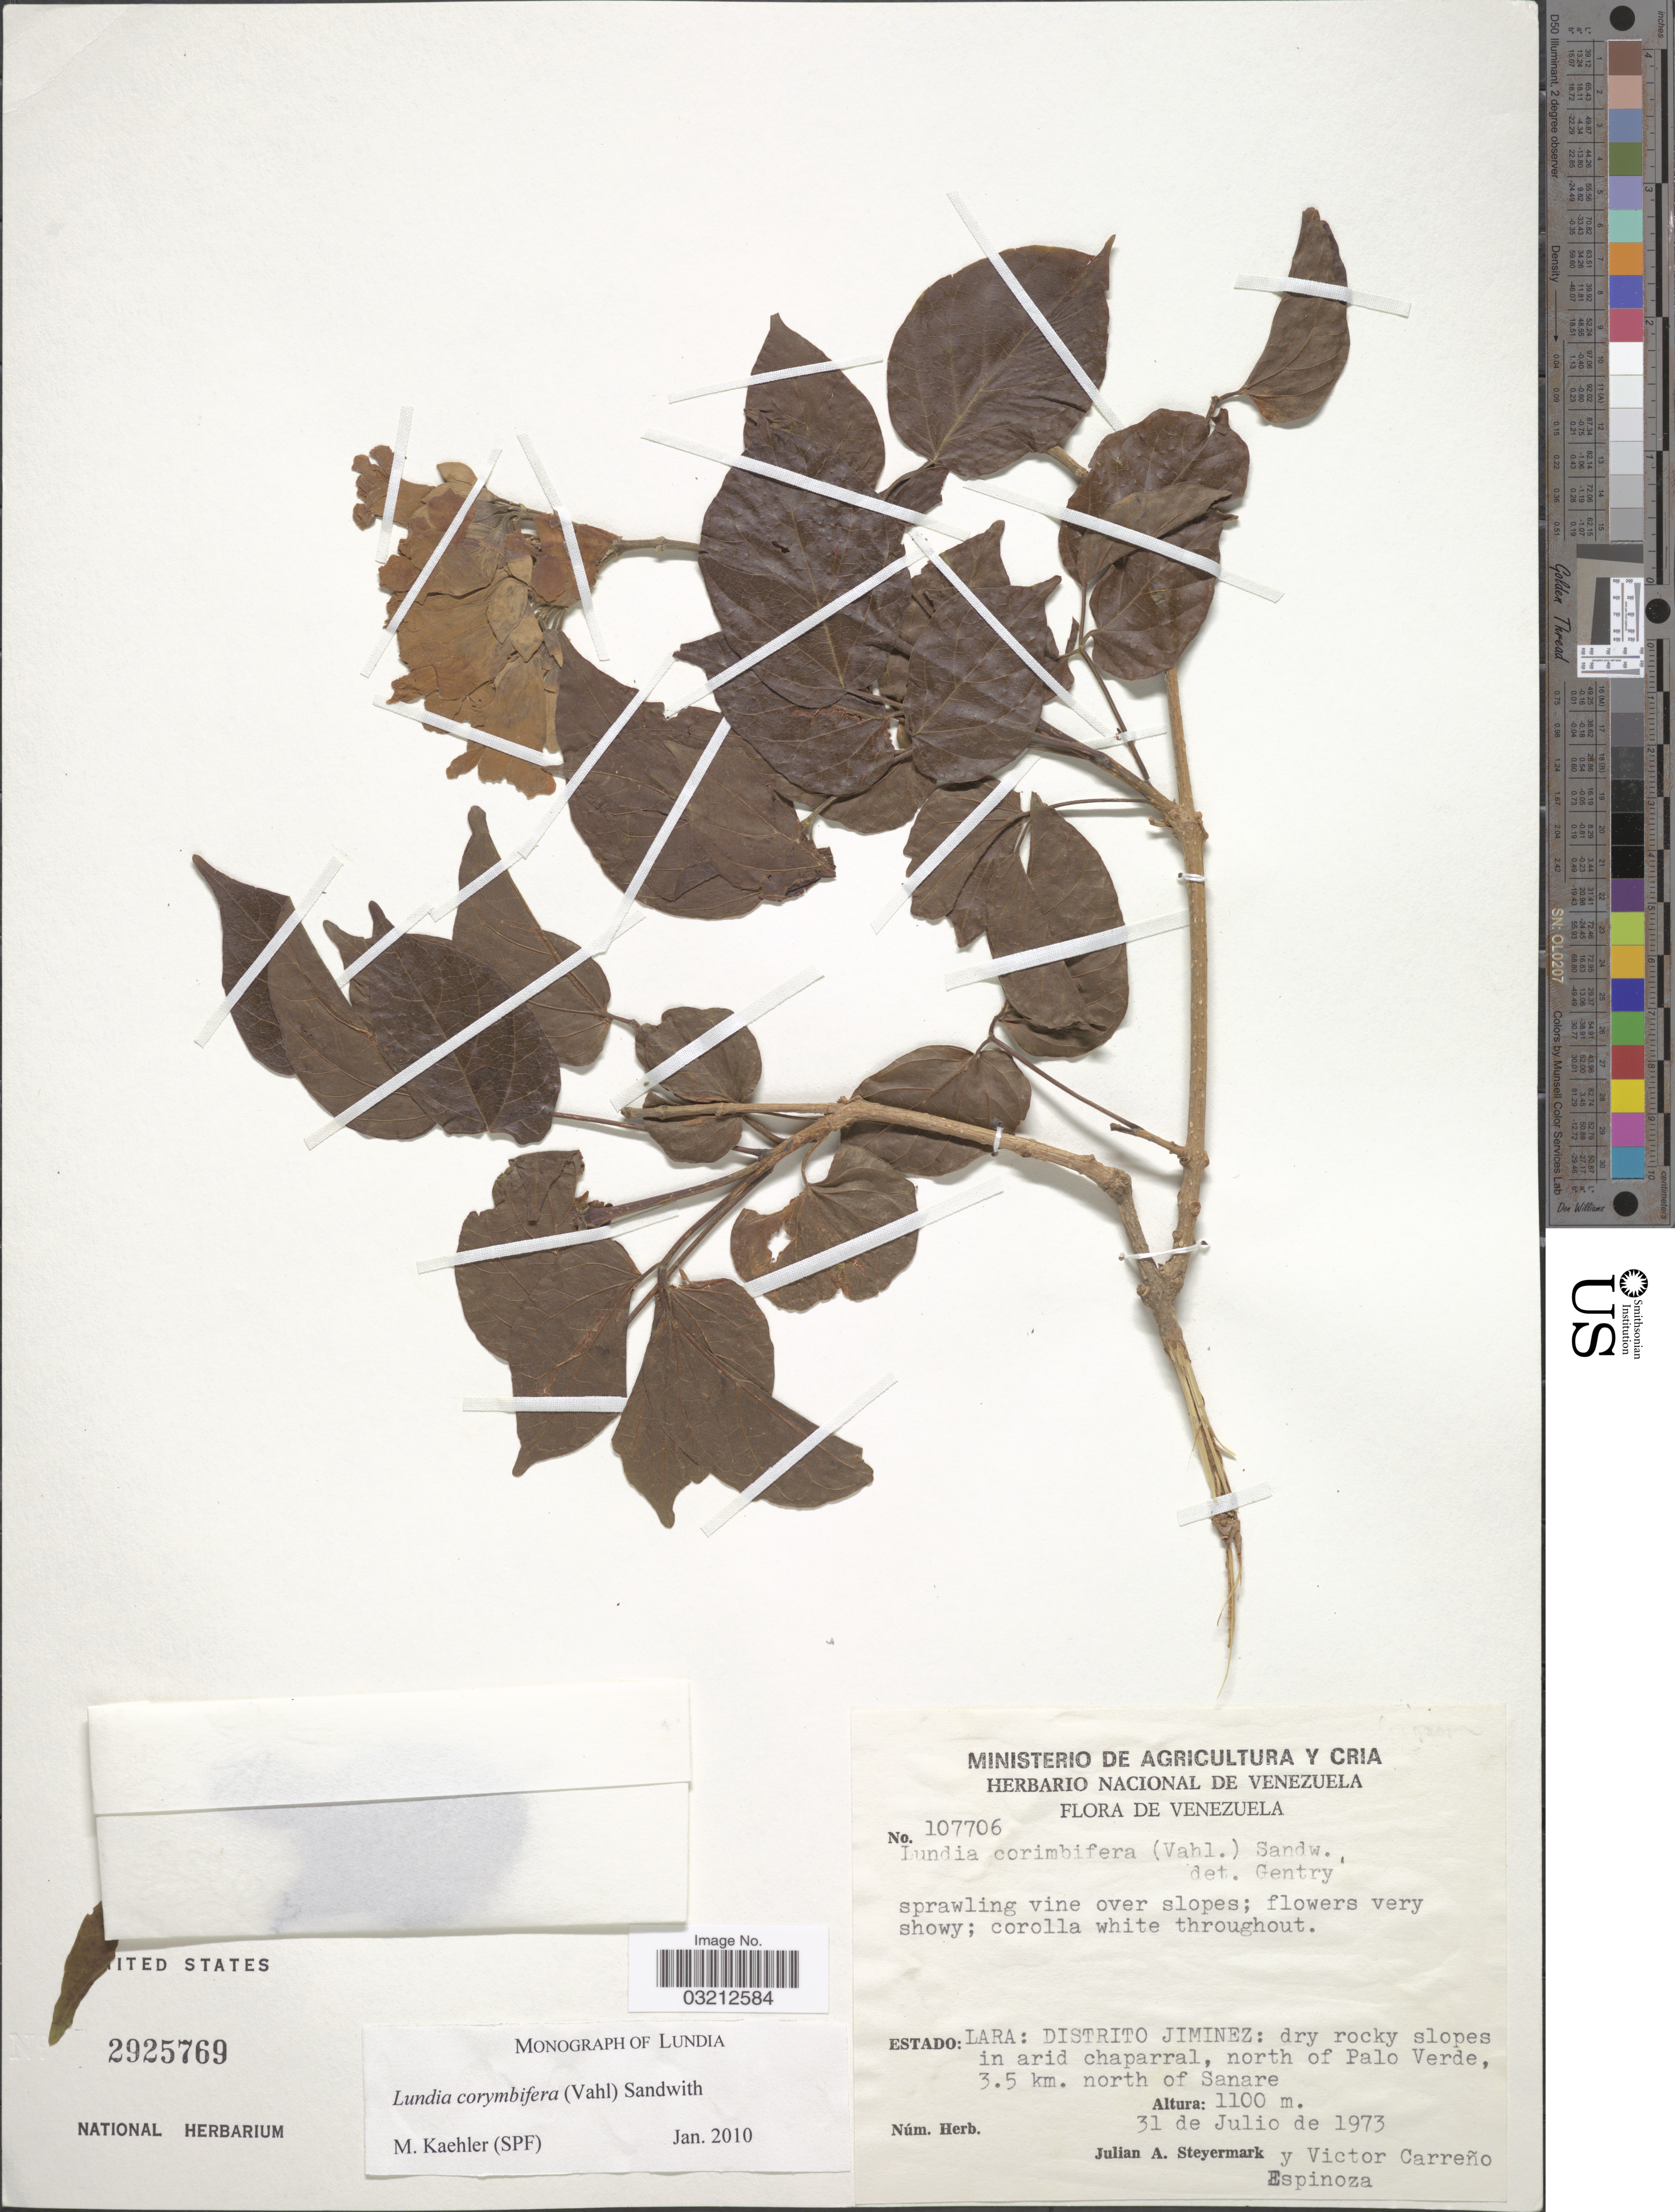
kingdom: Plantae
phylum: Tracheophyta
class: Magnoliopsida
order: Lamiales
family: Bignoniaceae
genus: Lundia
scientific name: Lundia corymbifera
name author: (Vahl) Sandwith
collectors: J. Steyermark & V. Carreño E.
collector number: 107706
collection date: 1973-07-31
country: Venezuela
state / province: Lara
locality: Distrito Jiminez: dry rocky slopes in arid chaparral, north of Palo Verde, 3.5 km. north of Sanare.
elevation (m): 1100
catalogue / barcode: US 2925769